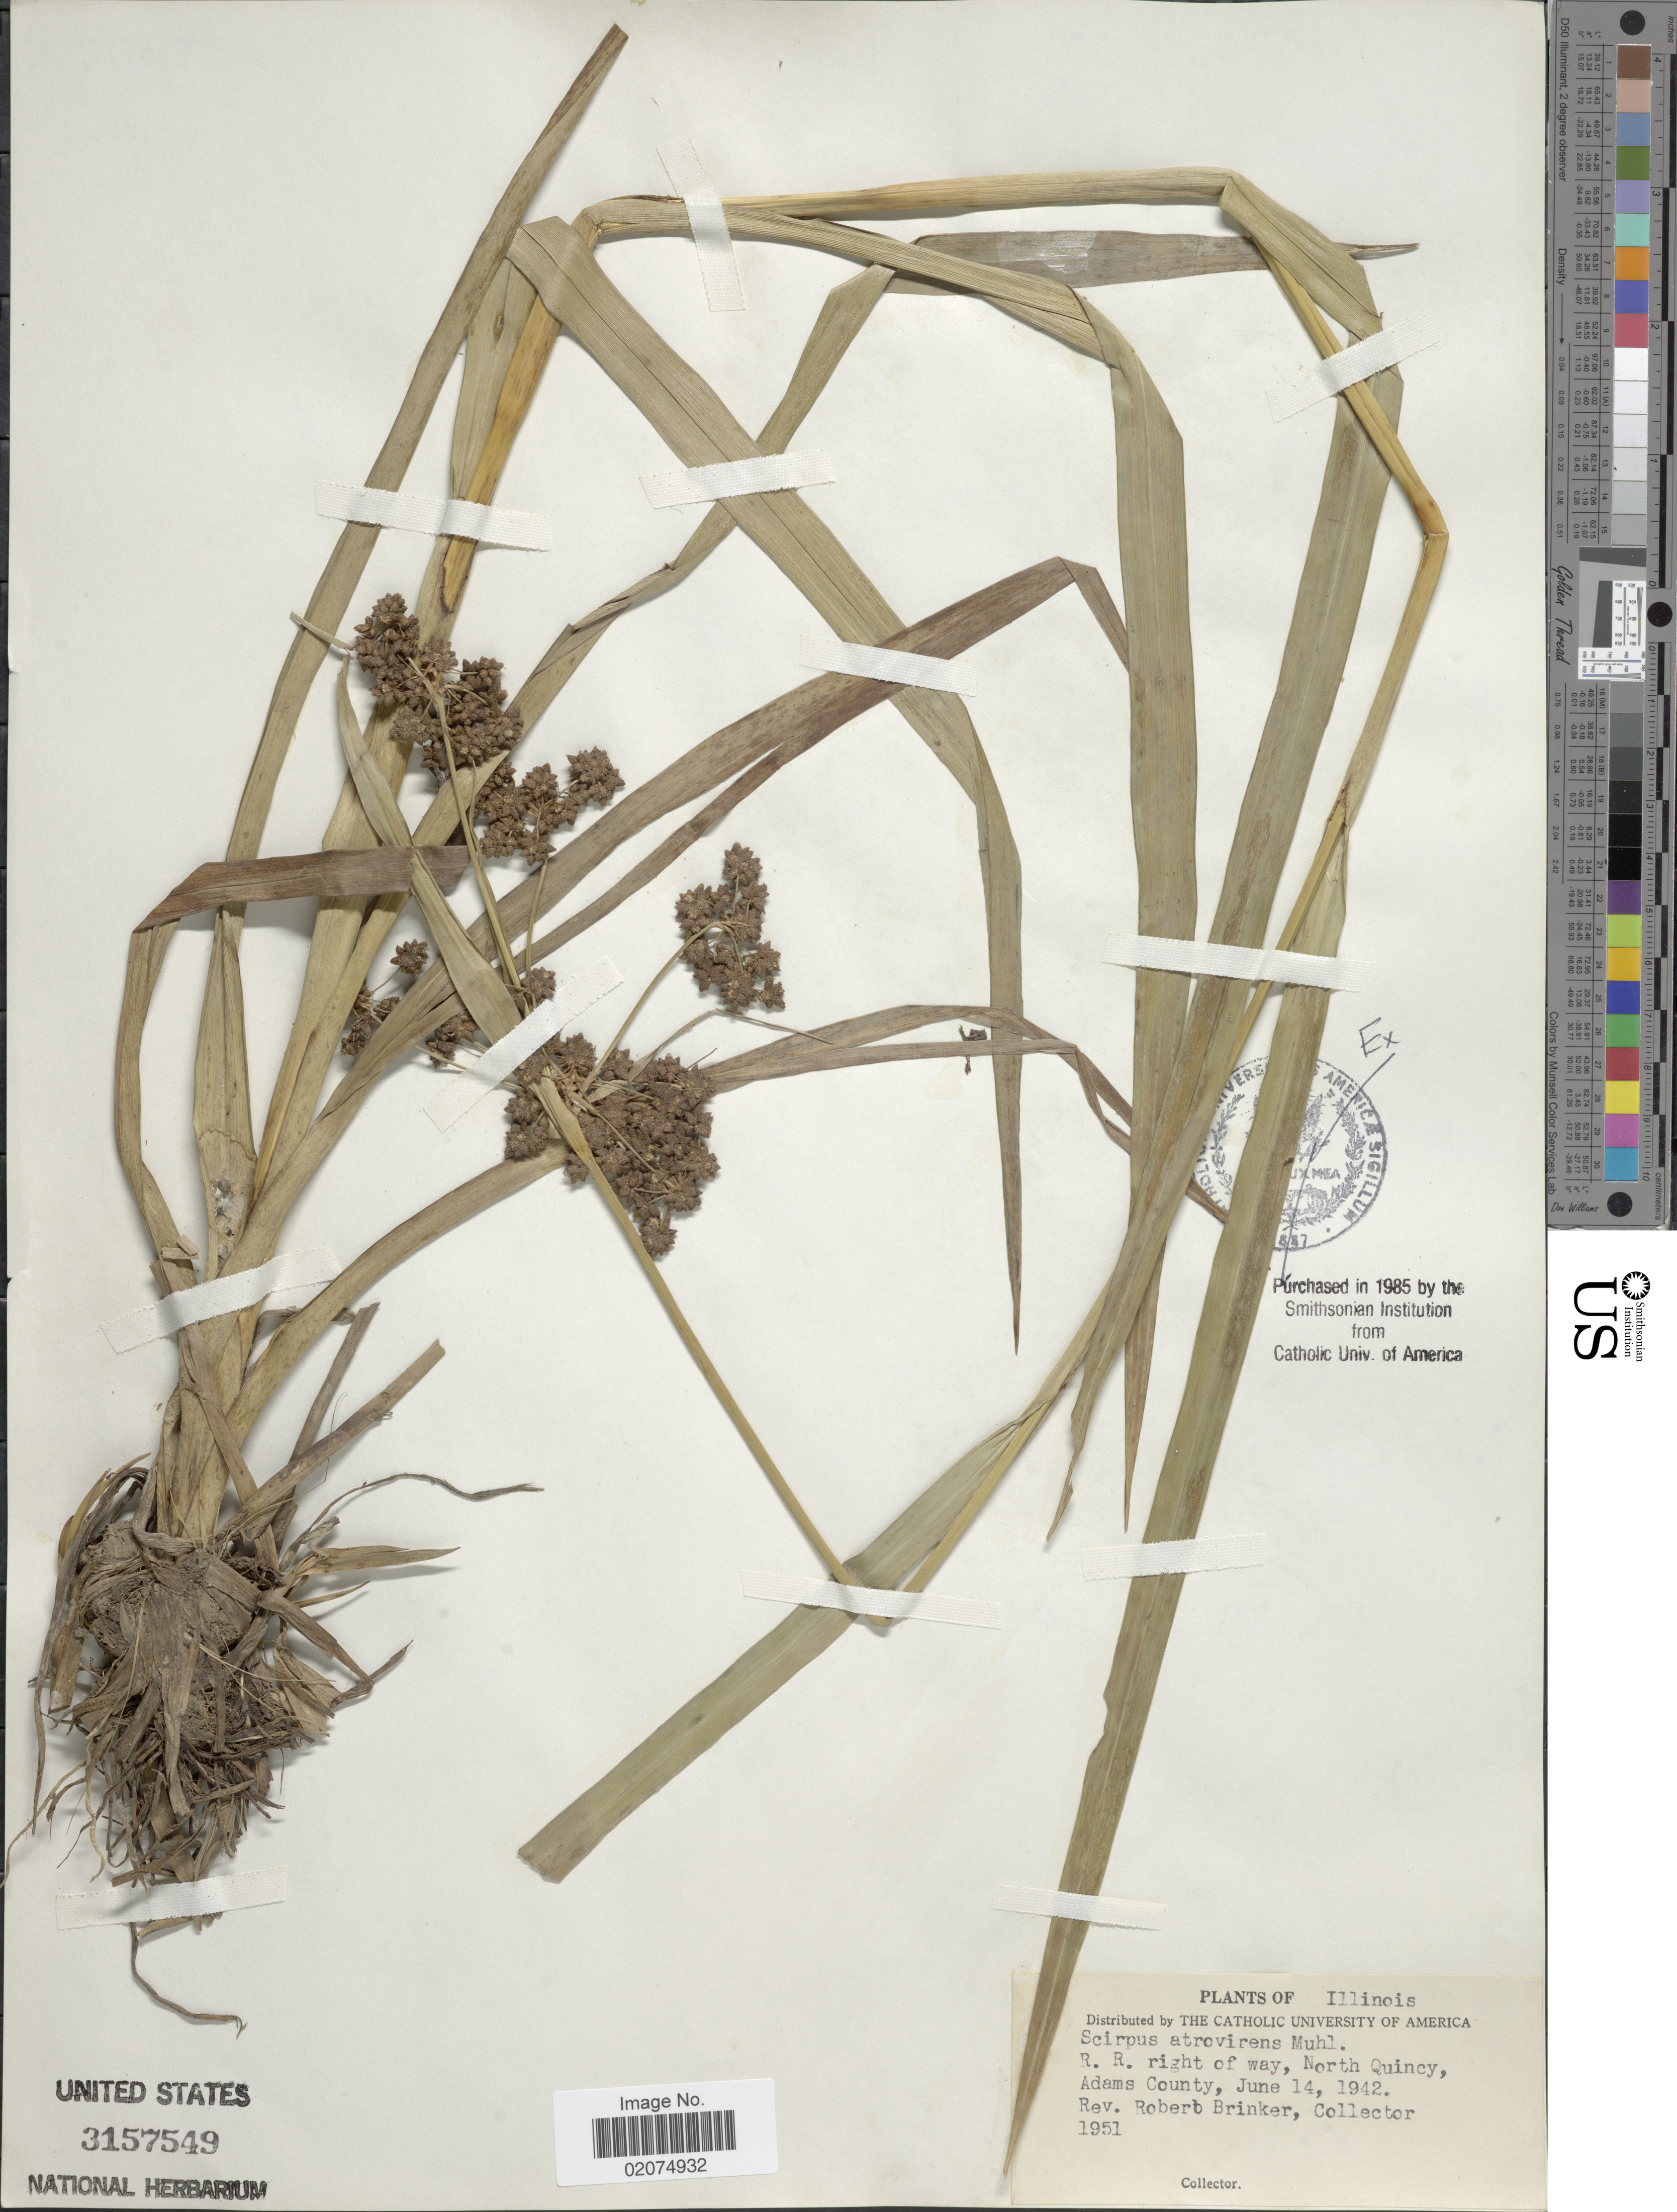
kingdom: Plantae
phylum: Tracheophyta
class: Liliopsida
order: Poales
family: Cyperaceae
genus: Scirpus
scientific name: Scirpus atrovirens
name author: Willd.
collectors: R. Brinker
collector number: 1951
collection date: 1942-06-14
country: United States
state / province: Illinois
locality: R.R. right of way, North Quincy, Adams County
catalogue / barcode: US 3157549